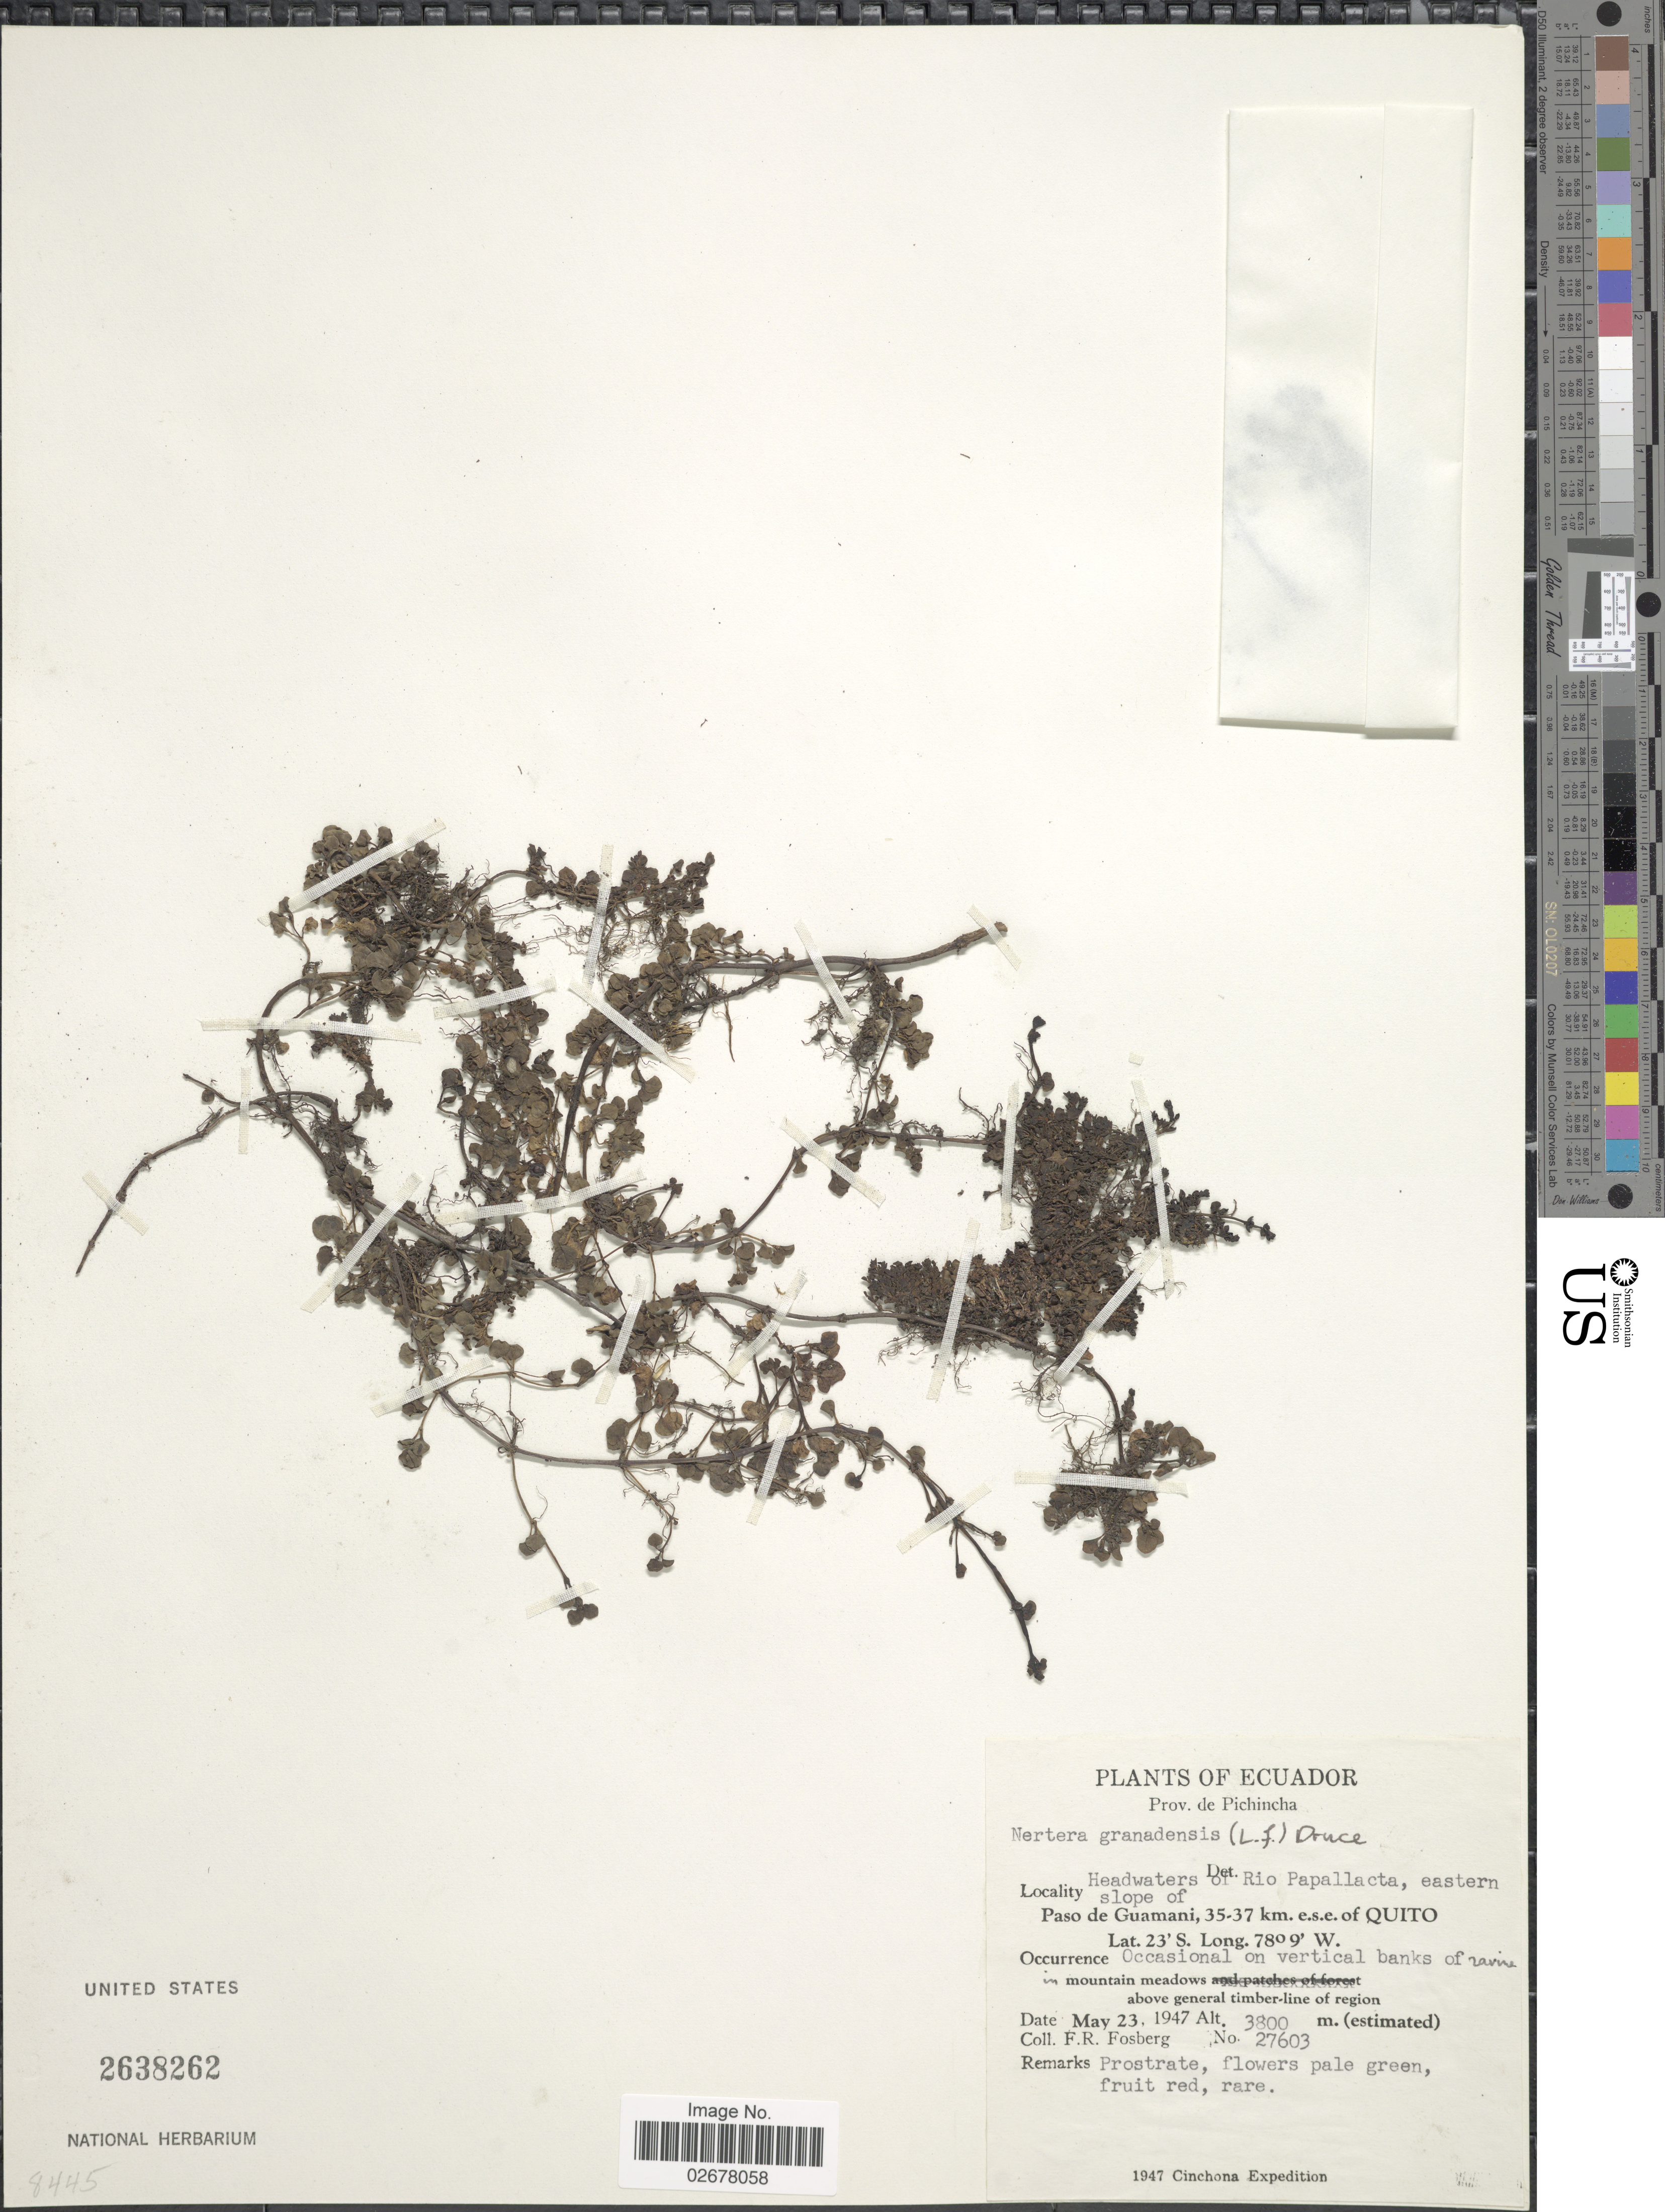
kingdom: Plantae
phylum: Tracheophyta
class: Magnoliopsida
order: Gentianales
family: Rubiaceae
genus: Nertera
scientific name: Nertera depressa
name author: Banks & Sol. ex Gaertn.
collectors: F. R. Fosberg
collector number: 27603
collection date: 1947-05-23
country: Ecuador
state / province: Pichincha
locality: Headwaters of Rio Papallacta, eastern slope of Paso de Guamani, 35-37 km e.s.e of Quito, Occasional on vertical banks of ravine in mountain meadows above general timber-line of region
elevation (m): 3800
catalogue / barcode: US 2638262